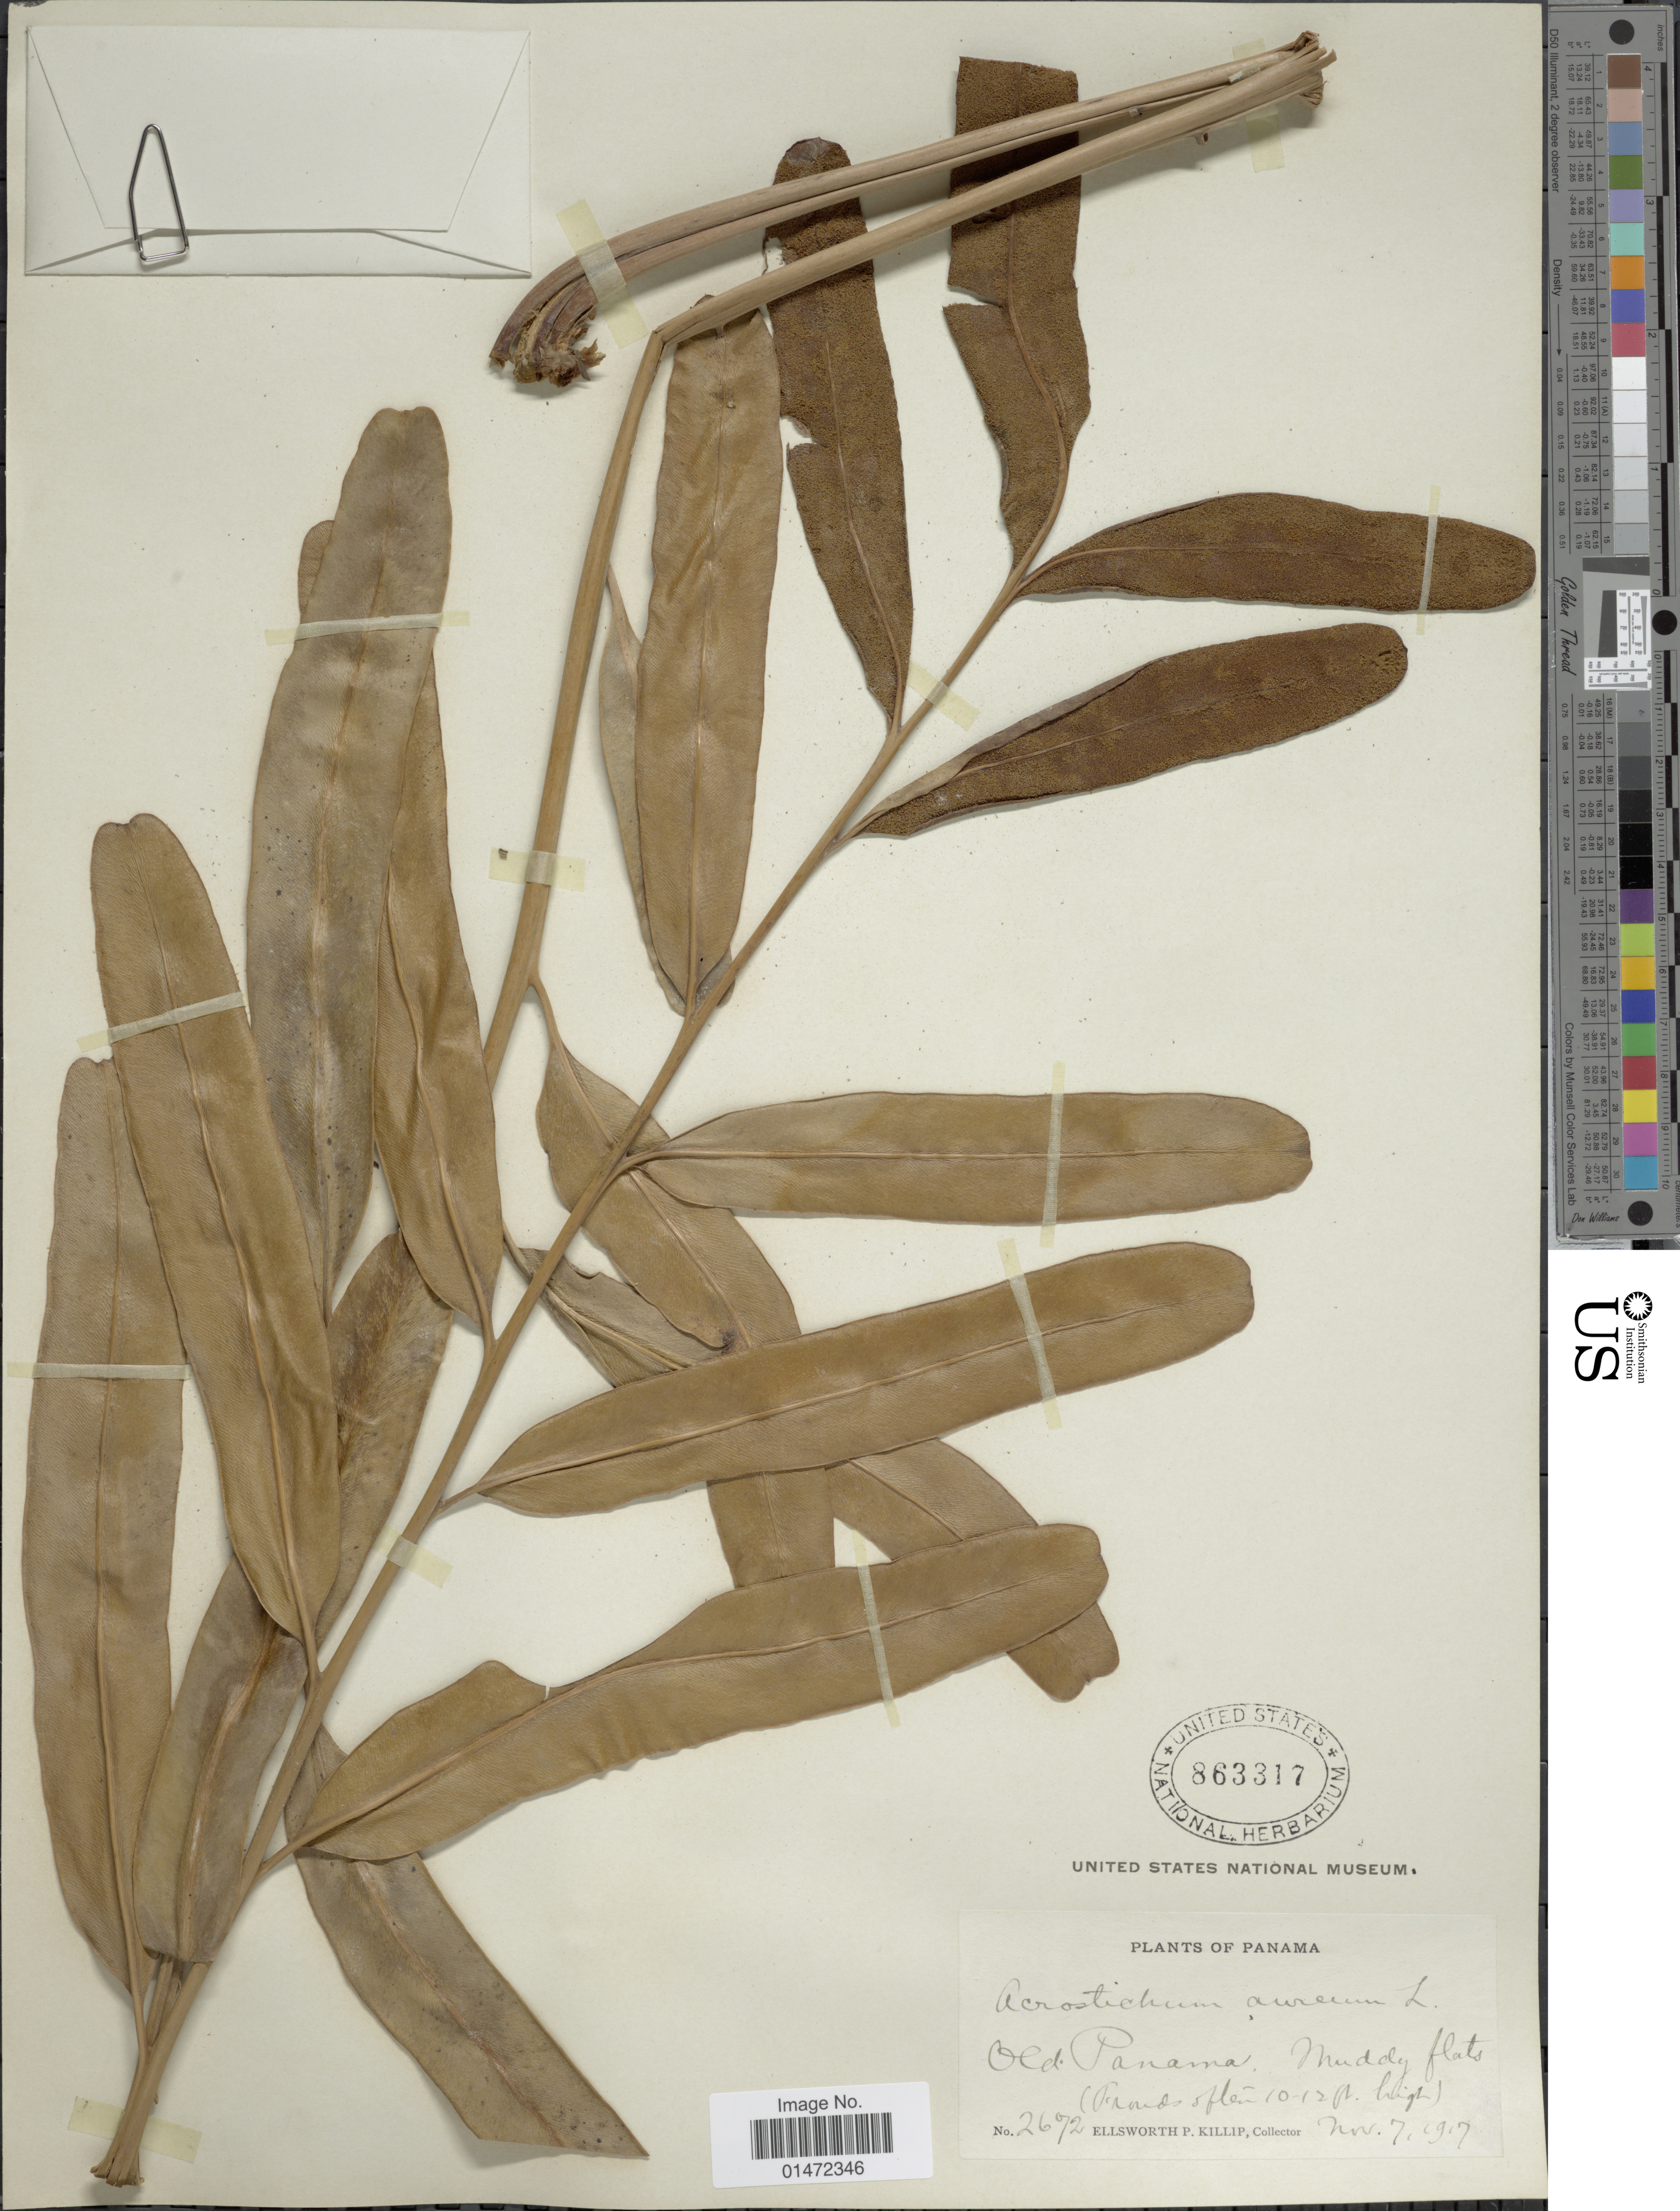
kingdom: Plantae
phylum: Tracheophyta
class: Polypodiopsida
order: Polypodiales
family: Pteridaceae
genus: Acrostichum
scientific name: Acrostichum aureum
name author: L.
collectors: E. P. Killip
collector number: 2672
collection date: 1917-11-07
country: Panama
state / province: Panamá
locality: Old Panama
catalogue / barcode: US 863317